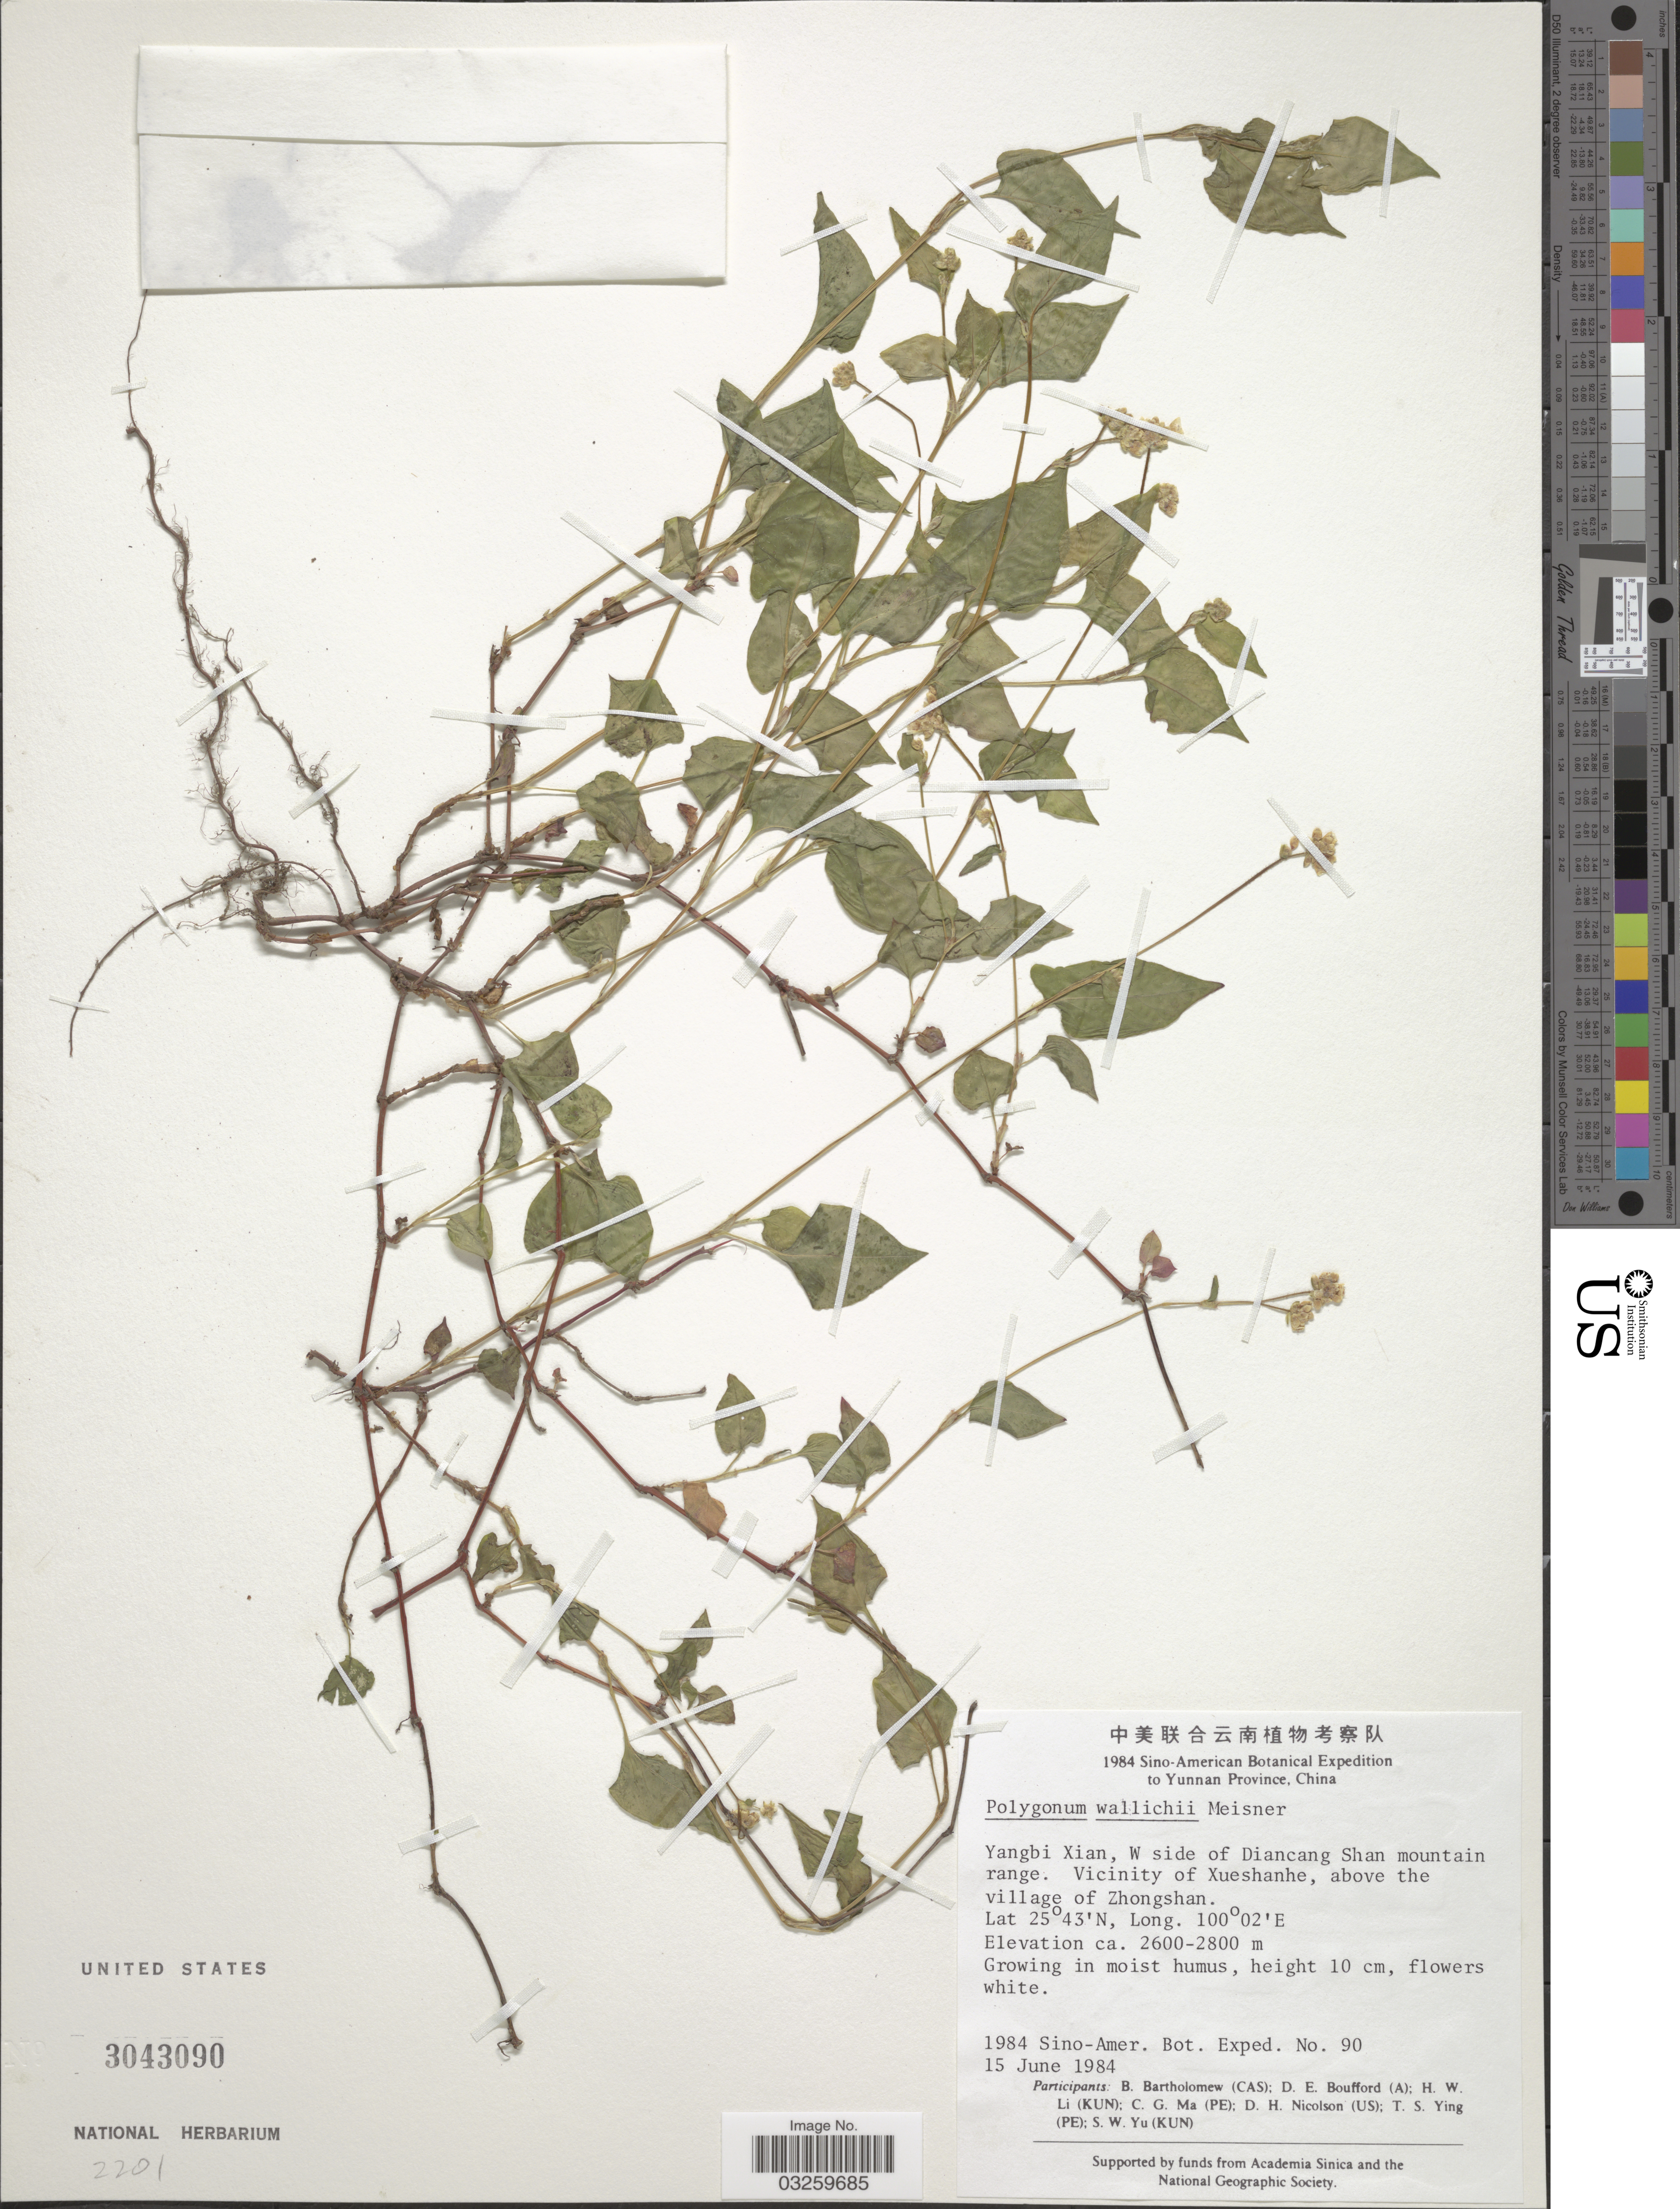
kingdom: Plantae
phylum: Tracheophyta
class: Magnoliopsida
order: Caryophyllales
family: Polygonaceae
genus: Polygonum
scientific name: Polygonum wallichii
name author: Meisn.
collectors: Sino-Amer. Bot. Exped. 1984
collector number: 90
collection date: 1984-06-15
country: China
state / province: Yunnan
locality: Yunnan Province. Yangbi Xian, W side of Diancang Shan mountain range. Vicinity of Xueshanhe, above the village of Zhongshan.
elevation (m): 2600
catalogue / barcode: US 3043090